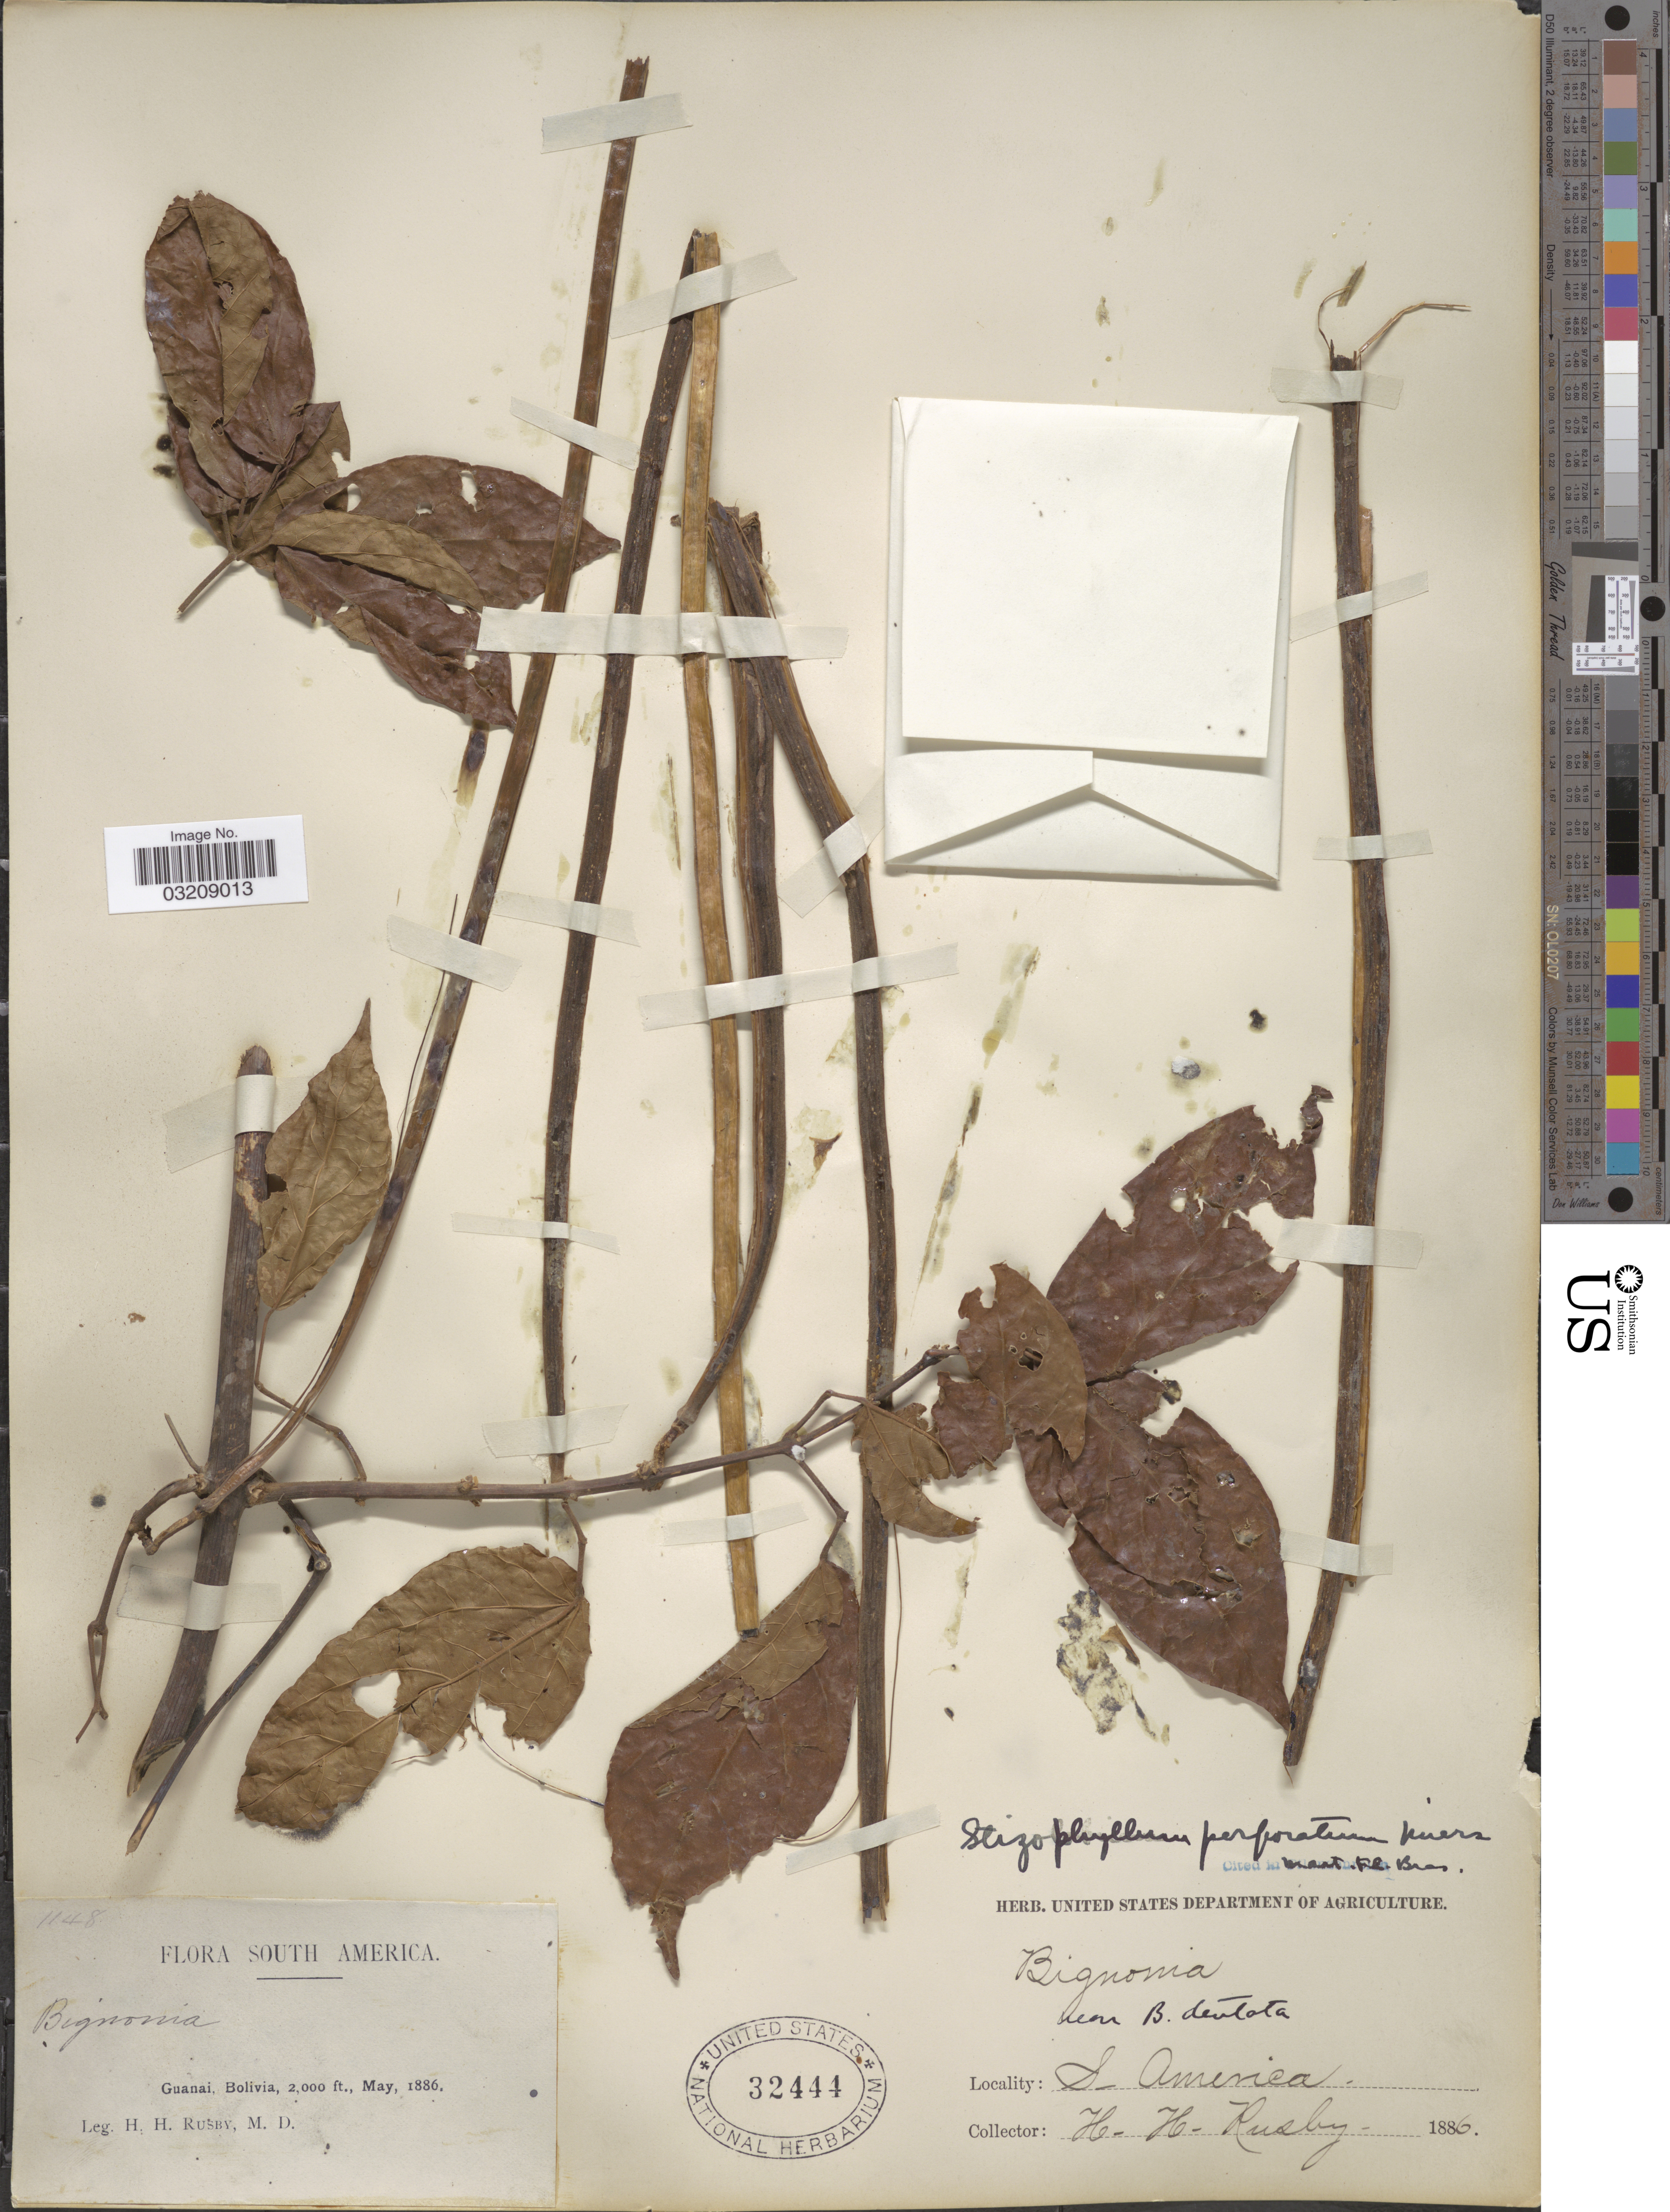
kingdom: Plantae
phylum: Tracheophyta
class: Magnoliopsida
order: Lamiales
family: Bignoniaceae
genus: Stizophyllum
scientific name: Stizophyllum perforatum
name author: (Cham.) Miers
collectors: H. H. Rusby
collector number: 1148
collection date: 1886-05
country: Bolivia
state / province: La Páz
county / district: Larecaja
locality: Guanay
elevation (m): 610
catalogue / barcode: US 32444